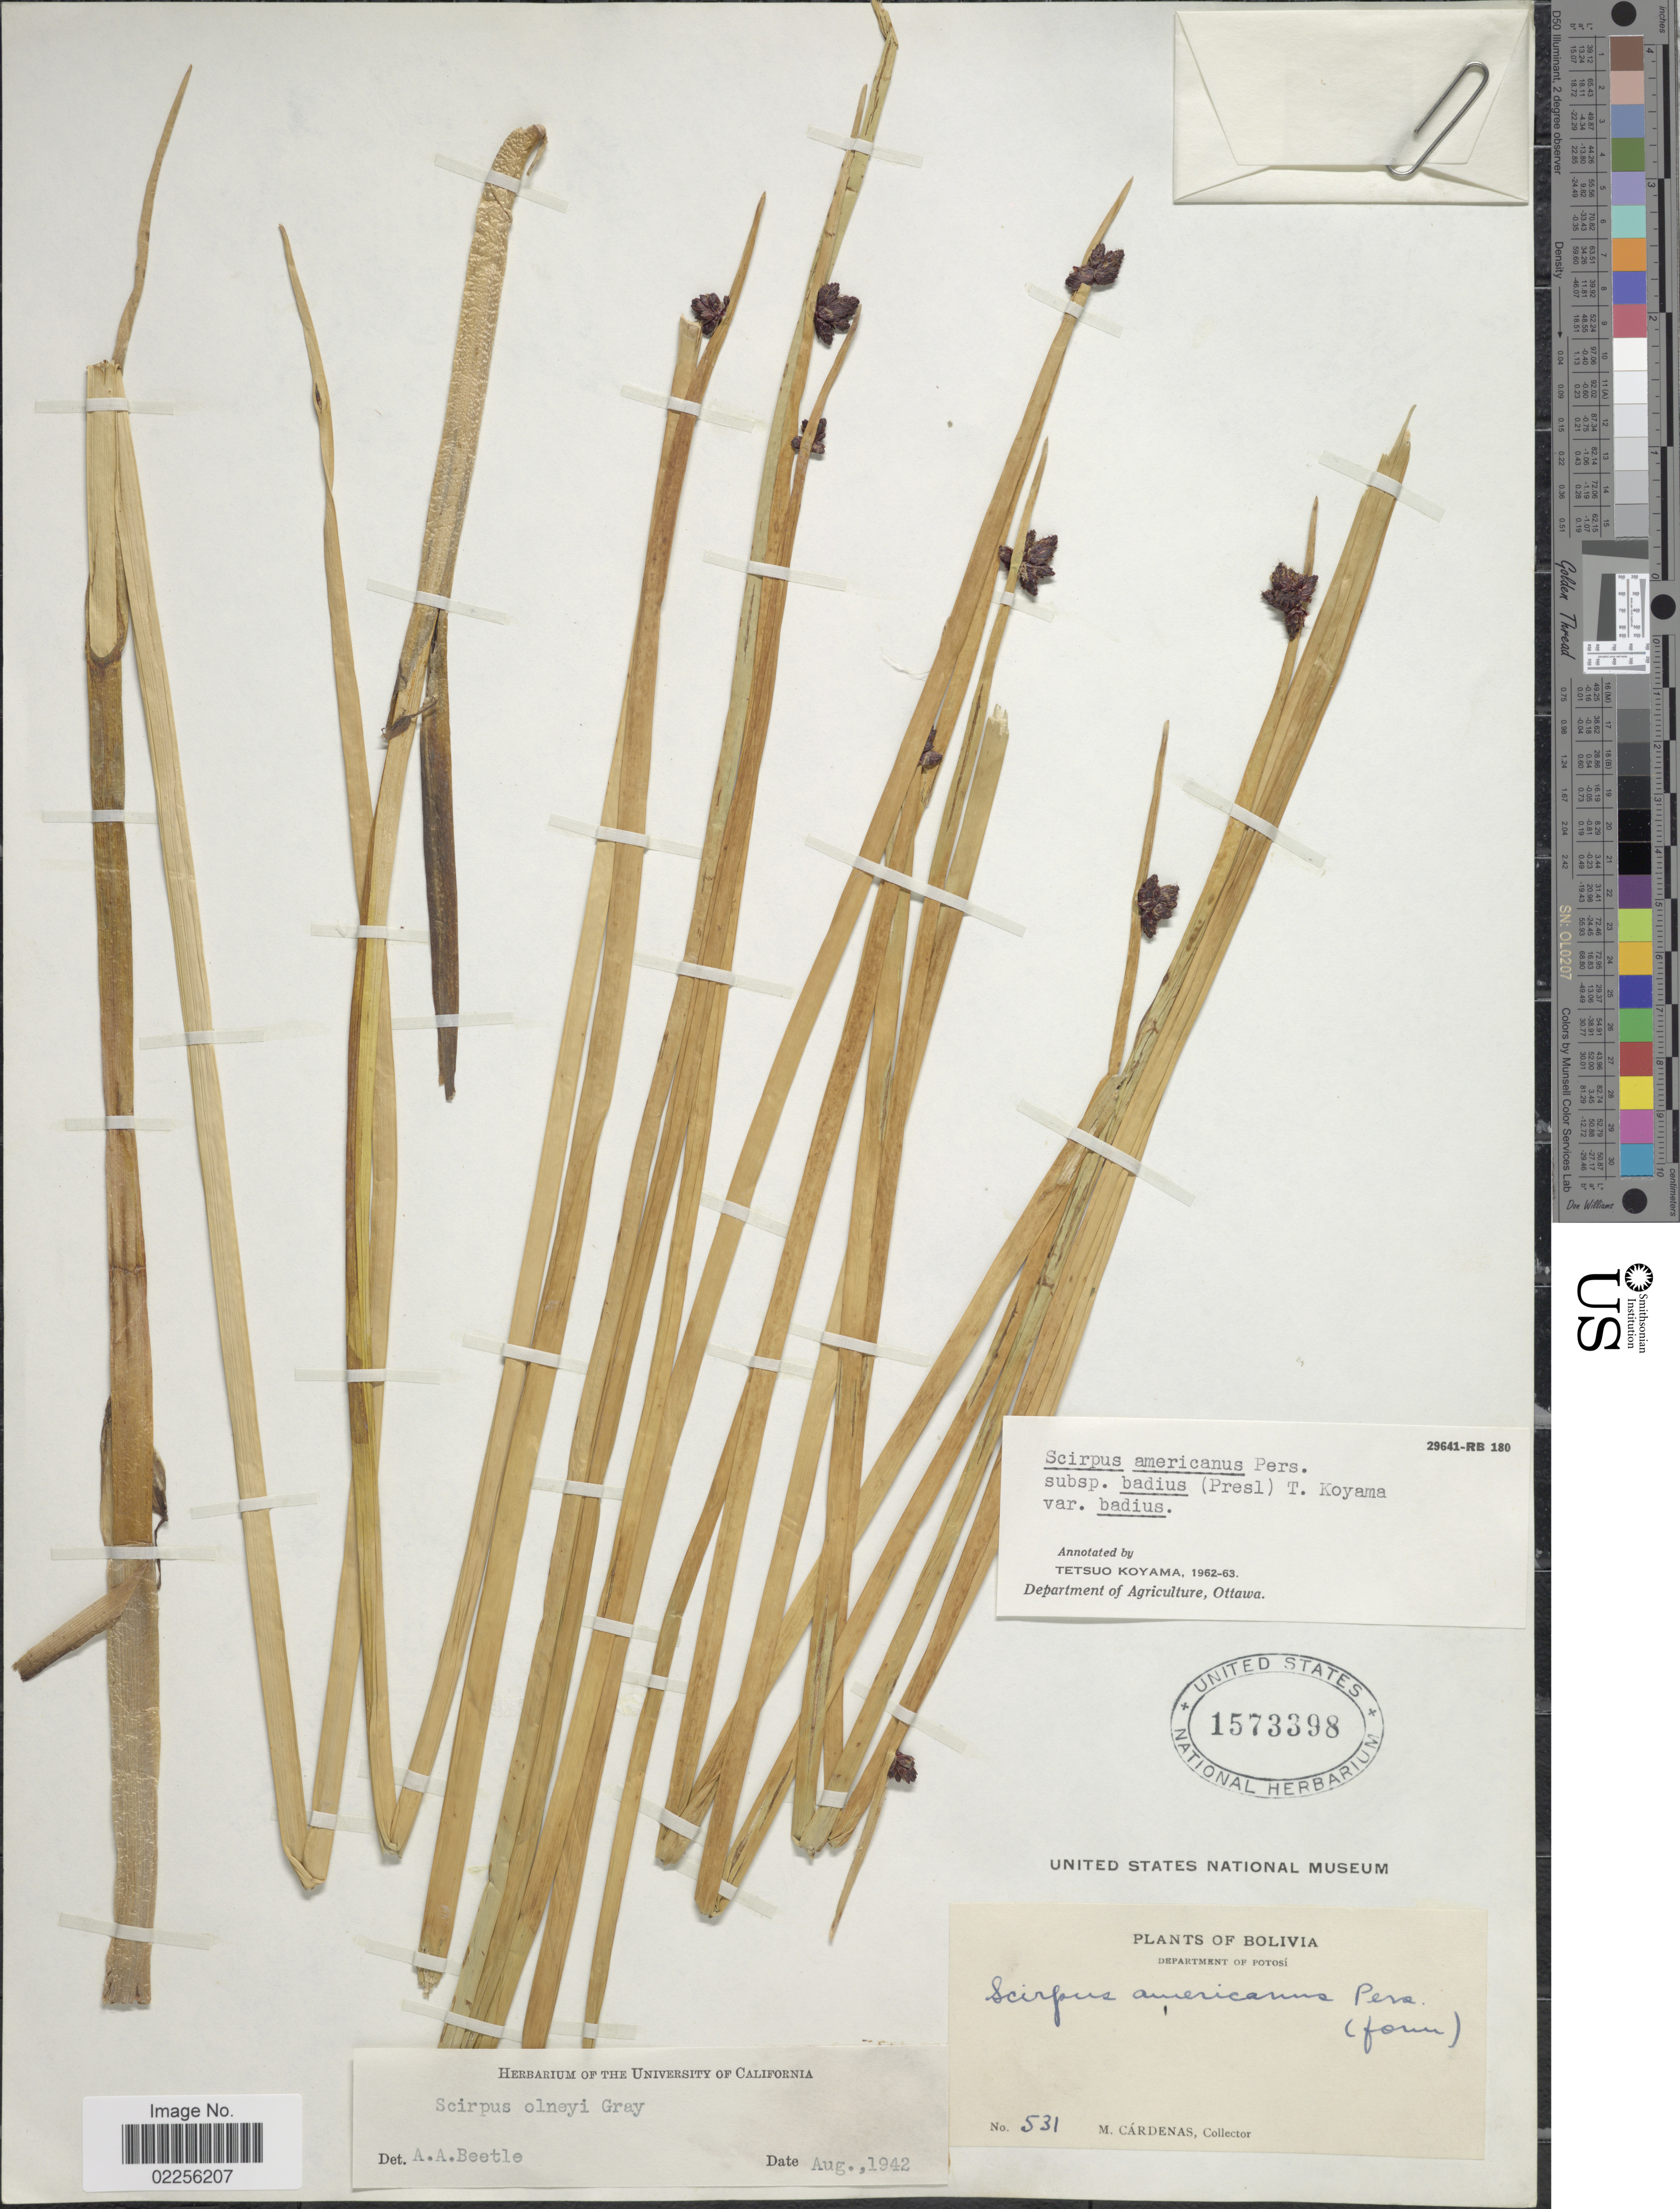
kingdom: Plantae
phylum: Tracheophyta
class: Liliopsida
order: Poales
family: Cyperaceae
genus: Schoenoplectus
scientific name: Schoenoplectus pungens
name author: (Vahl) Palla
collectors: M. Cárdenas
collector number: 531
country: Bolivia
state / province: Potosi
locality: Department of Potosí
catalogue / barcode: US 1573398